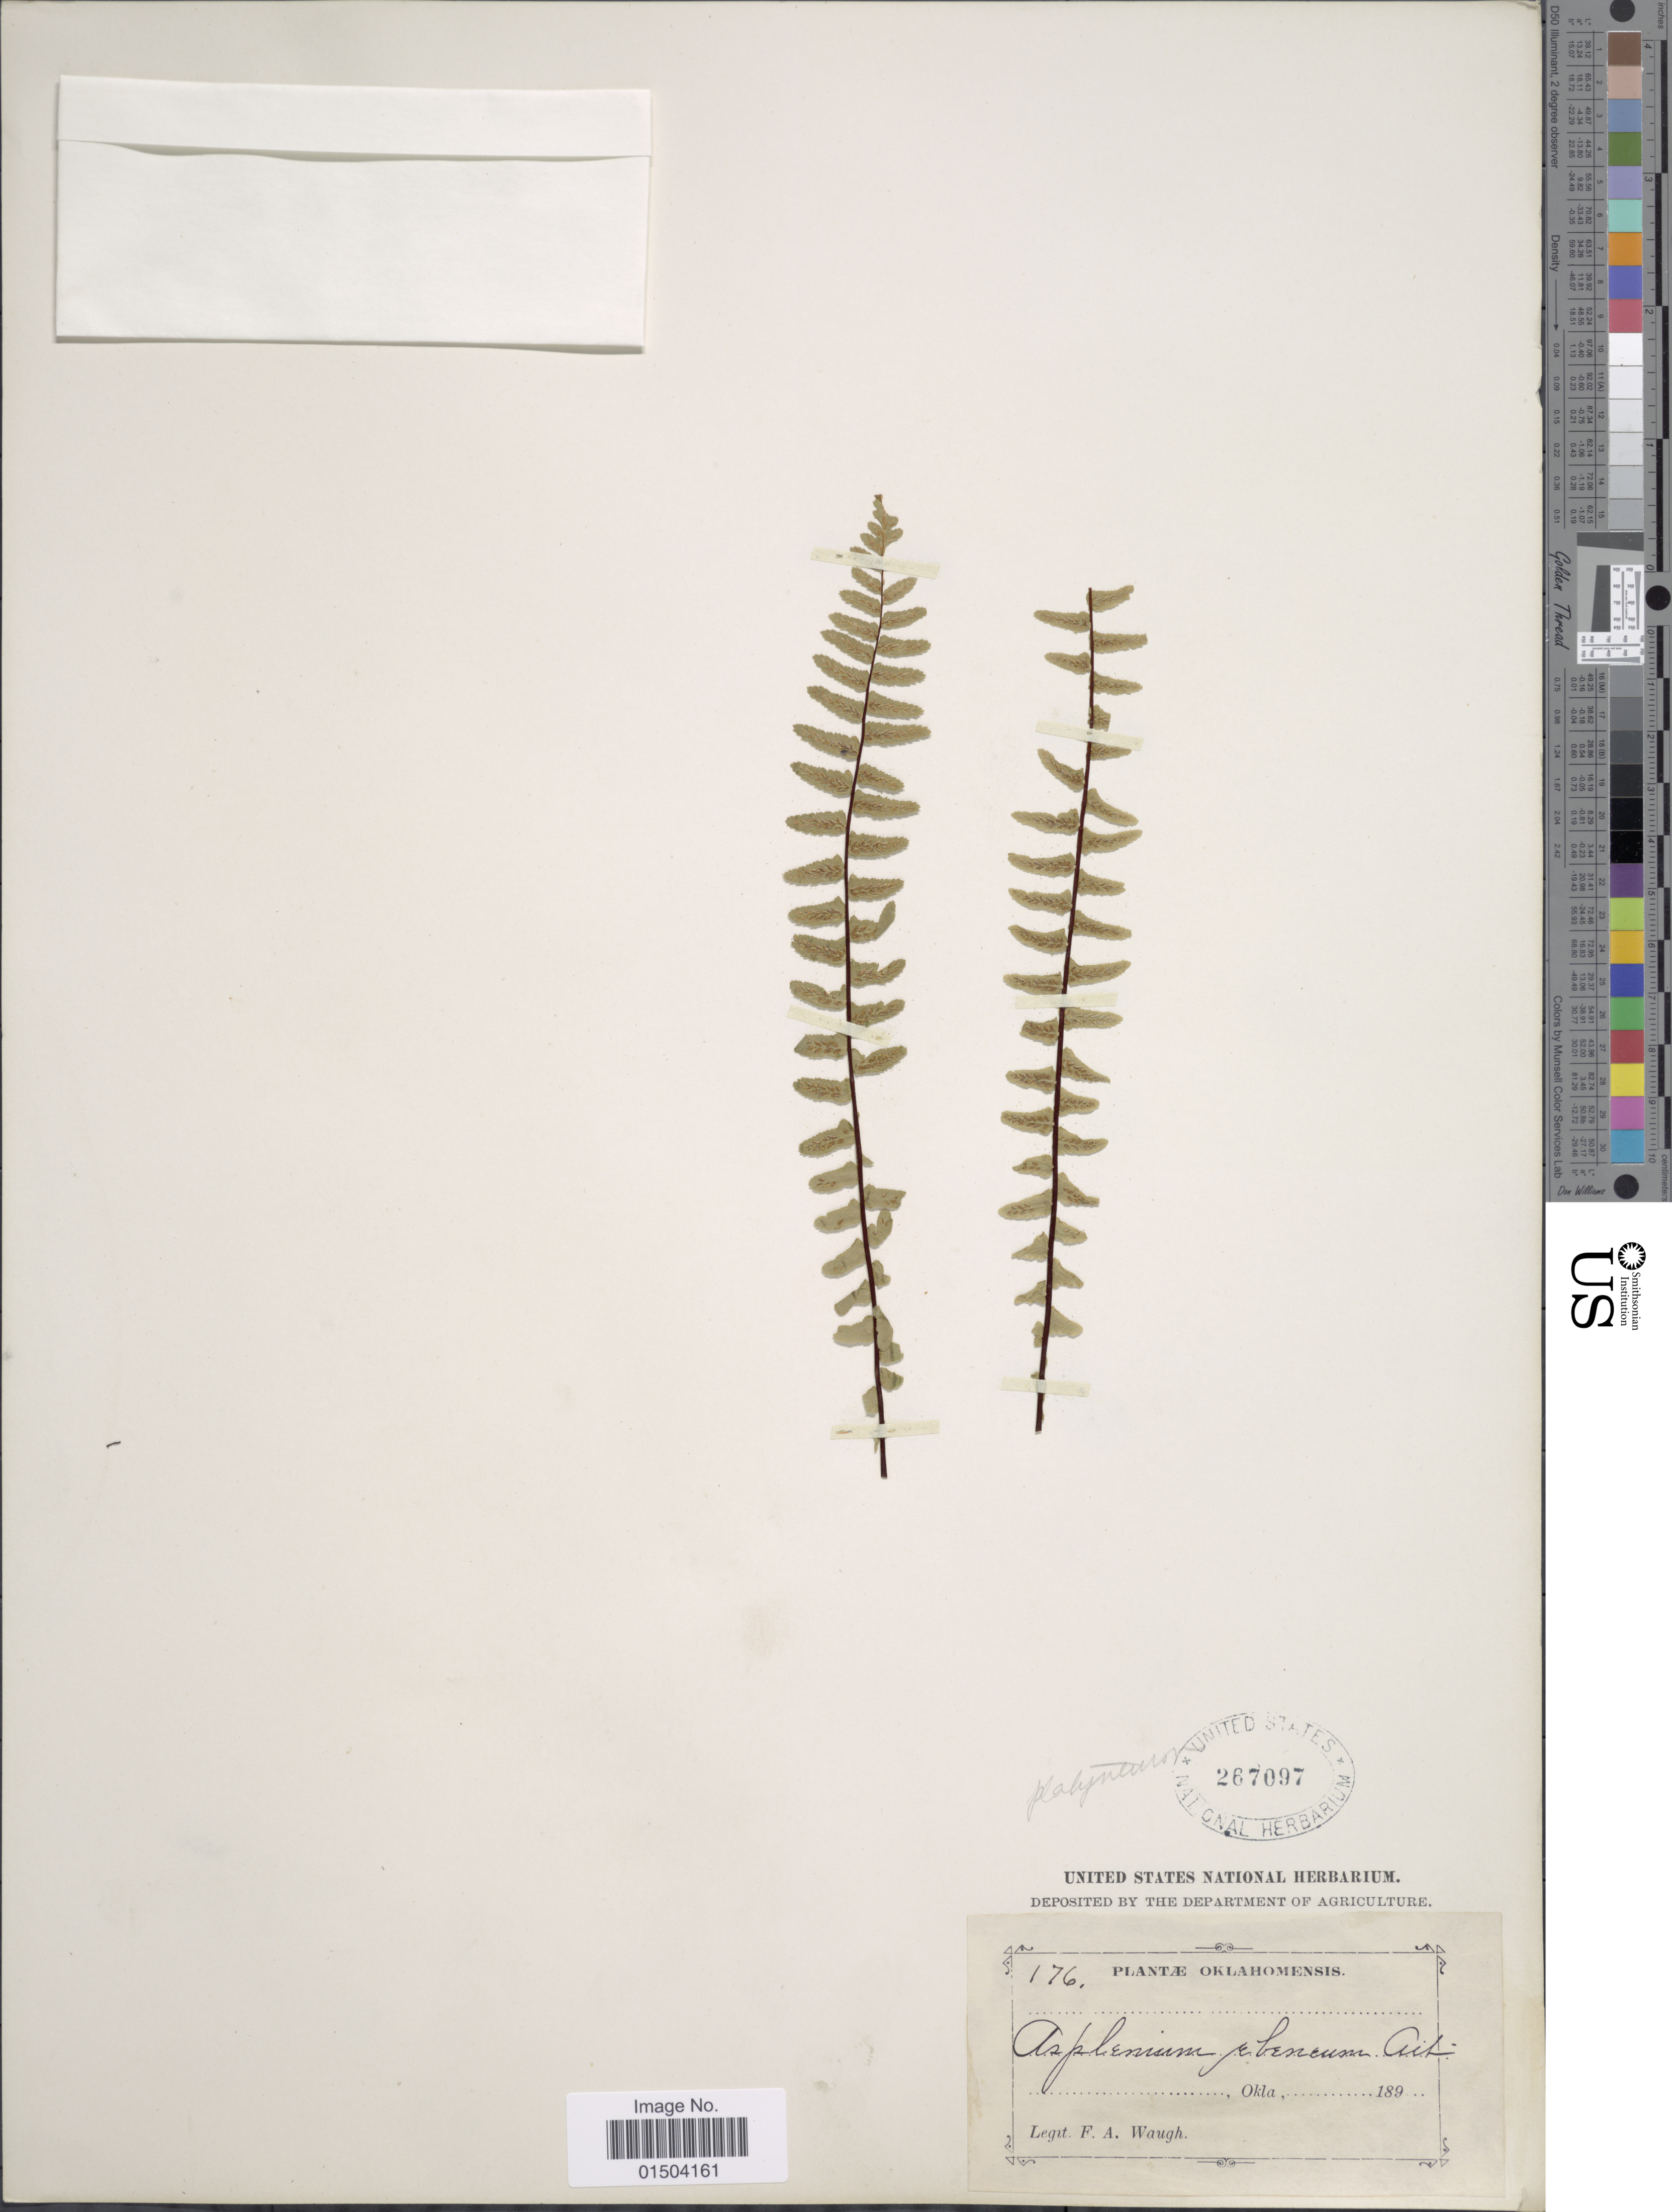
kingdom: Plantae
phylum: Tracheophyta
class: Polypodiopsida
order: Polypodiales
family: Aspleniaceae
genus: Asplenium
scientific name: Asplenium platyneuron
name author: (L.) Britton, Stearns & Poggenb.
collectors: F. Waugh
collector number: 176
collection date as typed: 189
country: United States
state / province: Oklahoma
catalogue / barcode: US 267097